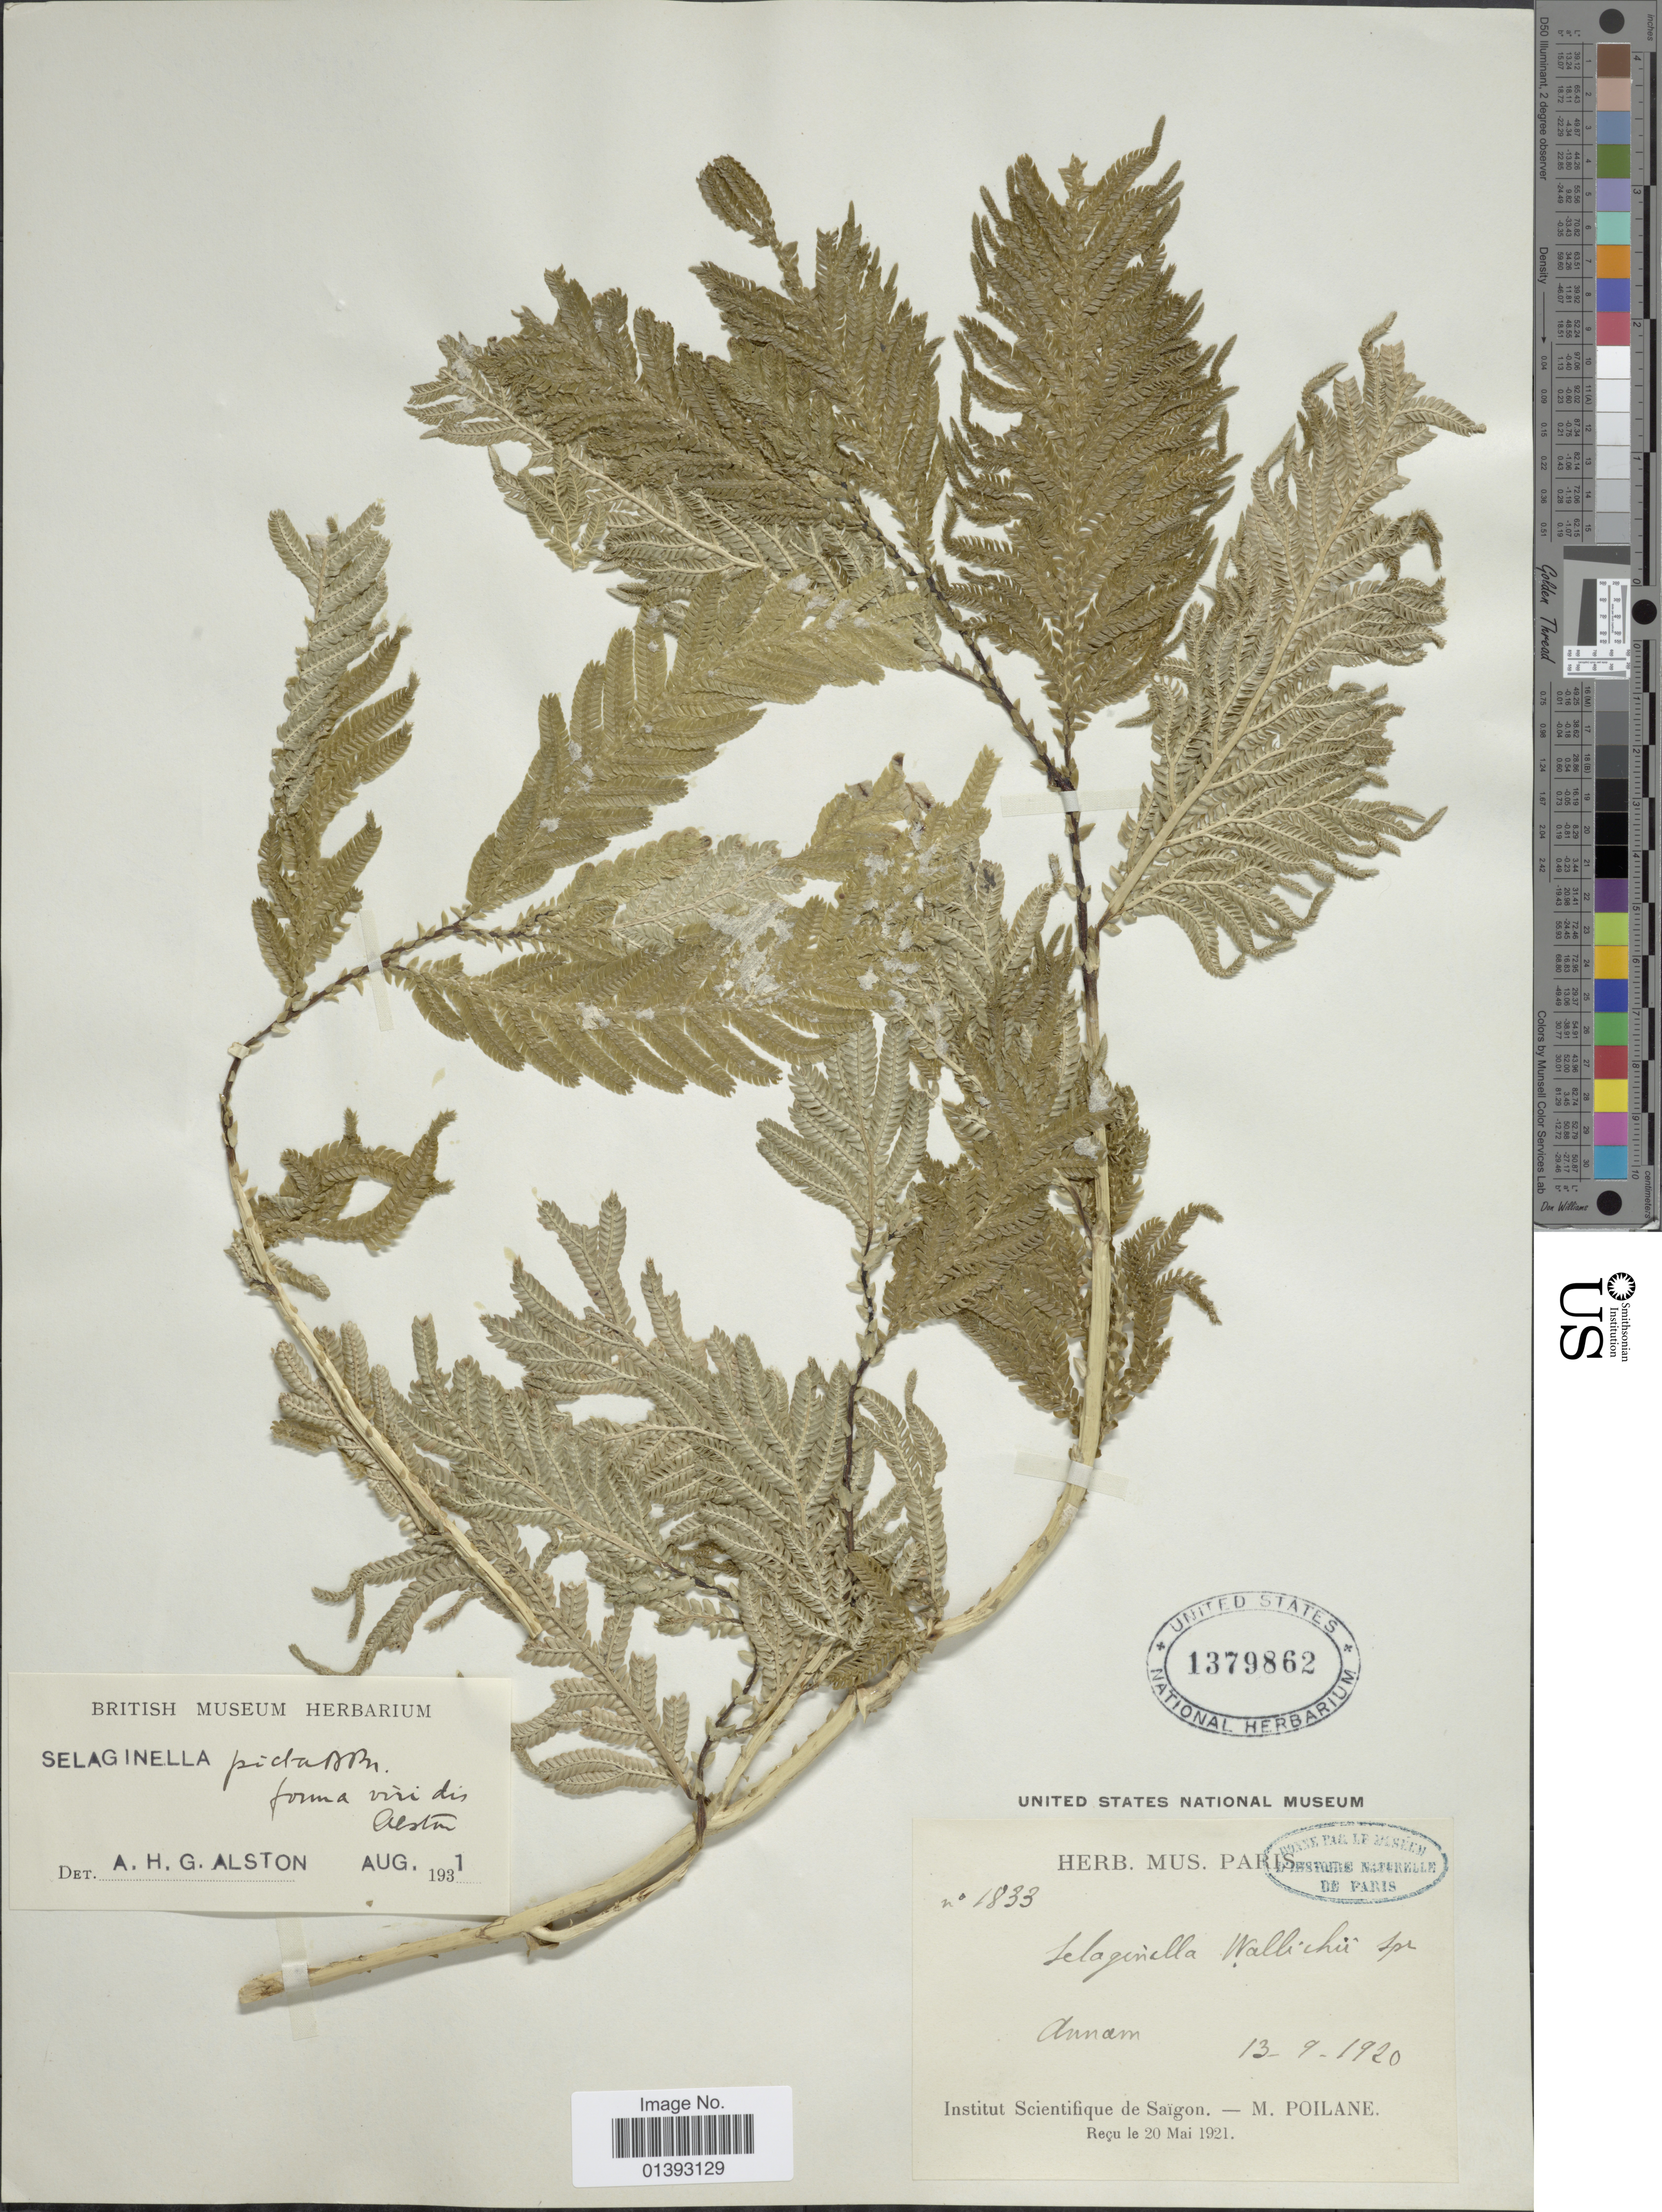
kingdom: Plantae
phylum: Tracheophyta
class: Lycopodiopsida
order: Selaginellales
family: Selaginellaceae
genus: Selaginella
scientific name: Selaginella picta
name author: (Griff.) A. Braun ex Baker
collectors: M. Poilane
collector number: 1833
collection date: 1920-09-13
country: Vietnam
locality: Annam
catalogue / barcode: US 1379862